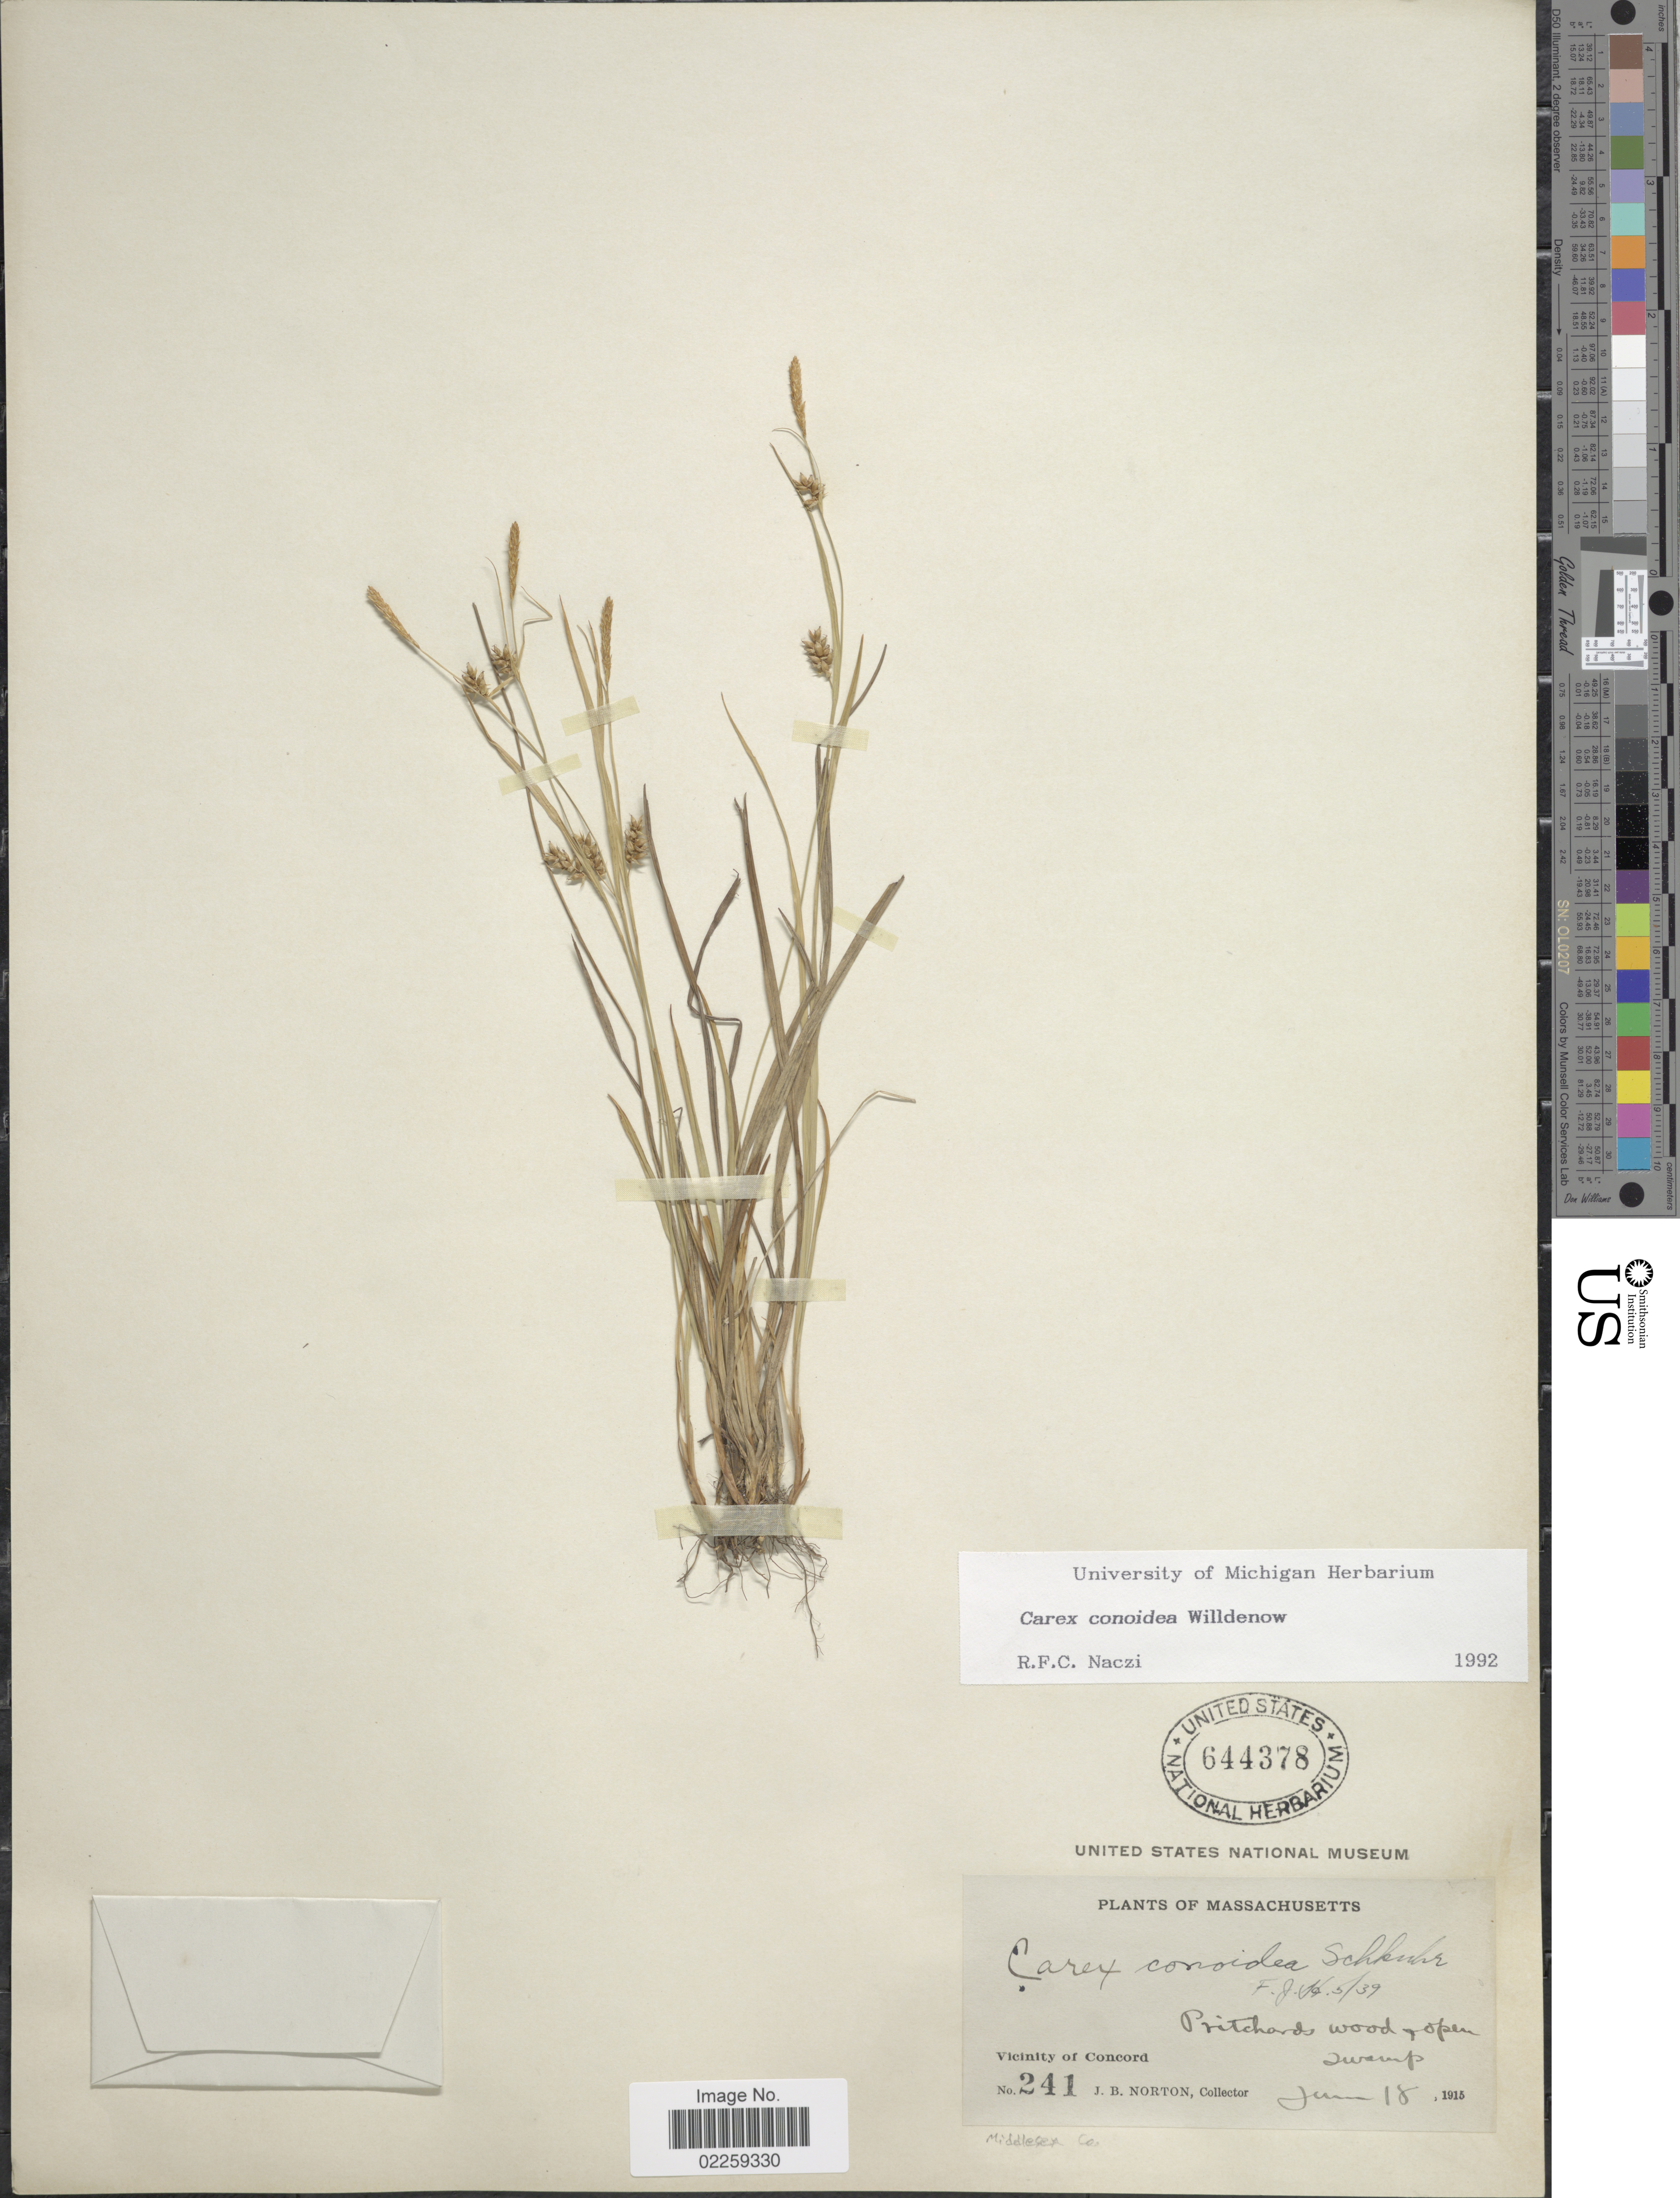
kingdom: Plantae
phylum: Tracheophyta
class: Liliopsida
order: Poales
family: Cyperaceae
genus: Carex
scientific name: Carex conoidea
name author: Willd.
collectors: J. B. Norton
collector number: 241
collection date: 1915-06-18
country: United States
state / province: Massachusetts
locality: Vicinity of Concord. Pritchards wood. Middlesex Co.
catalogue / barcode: US 644378